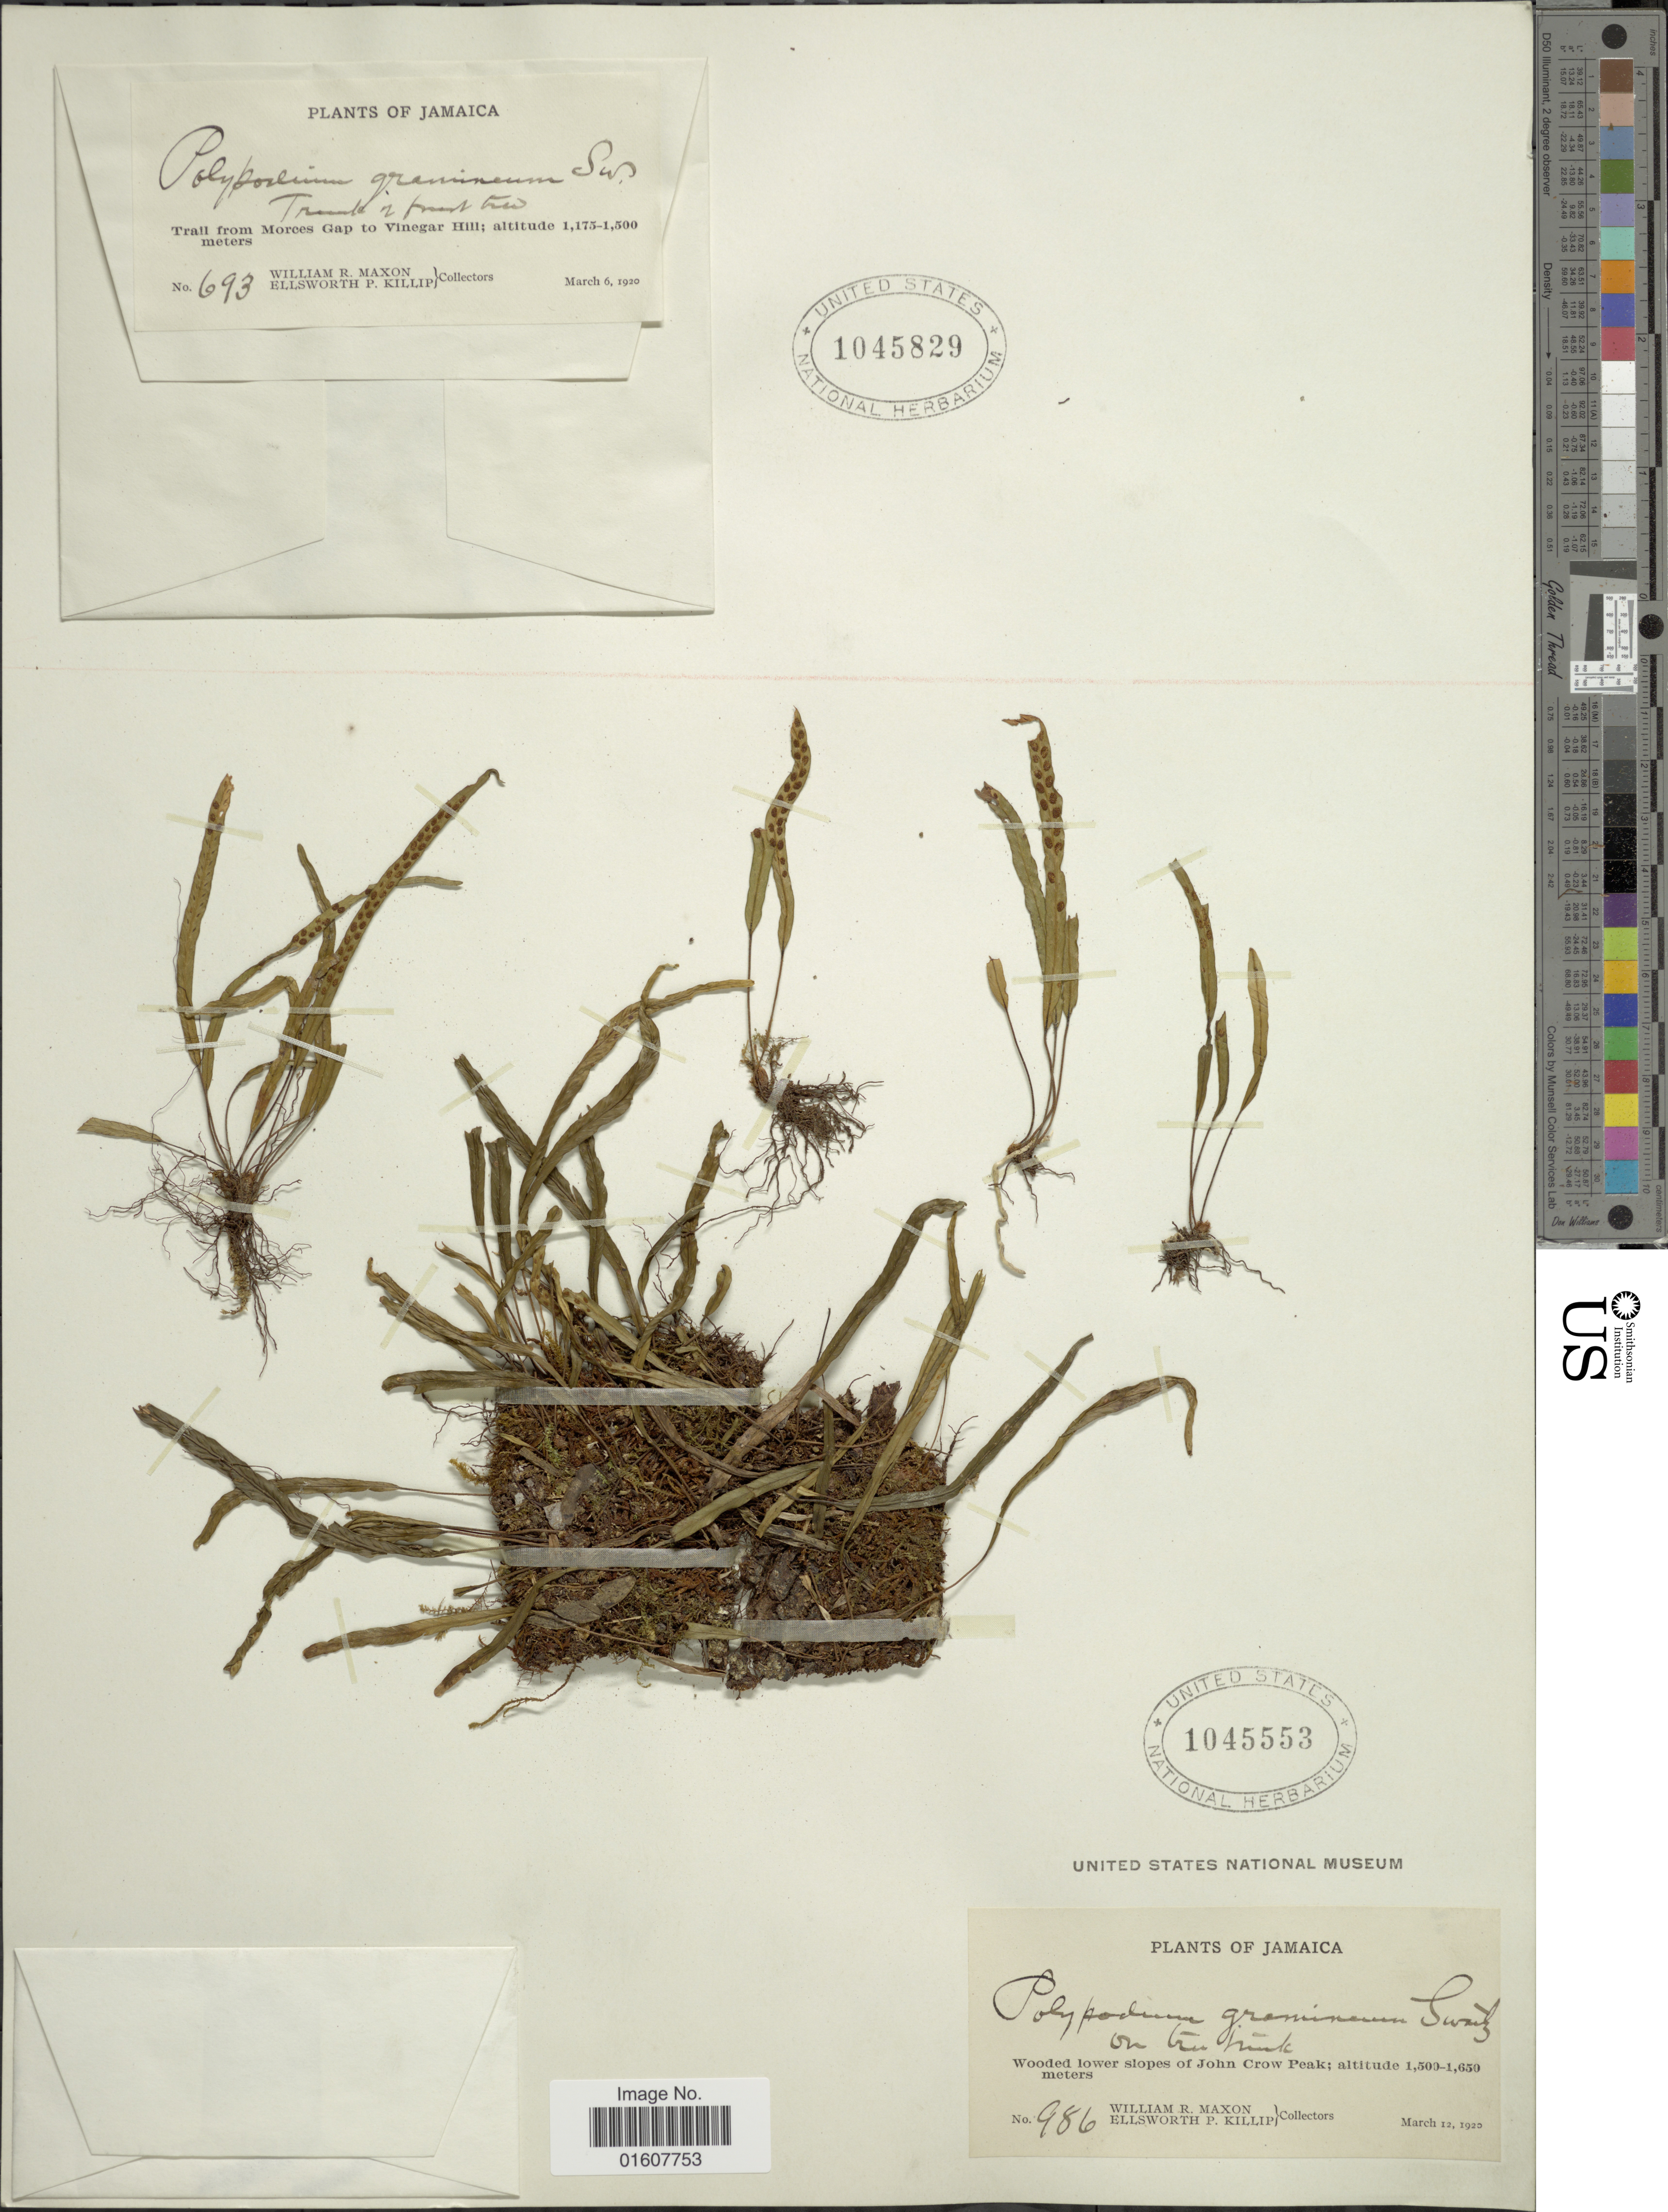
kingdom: Plantae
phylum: Tracheophyta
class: Polypodiopsida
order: Polypodiales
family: Polypodiaceae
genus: Lomaphlebia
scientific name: Lomaphlebia linearis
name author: (Sw.) J. Sm.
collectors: W. R. Maxon & E. P. Killip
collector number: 986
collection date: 1920-03-12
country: Jamaica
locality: Wooded lower slopes of John Crow Peak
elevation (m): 1500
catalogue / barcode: US 1045553